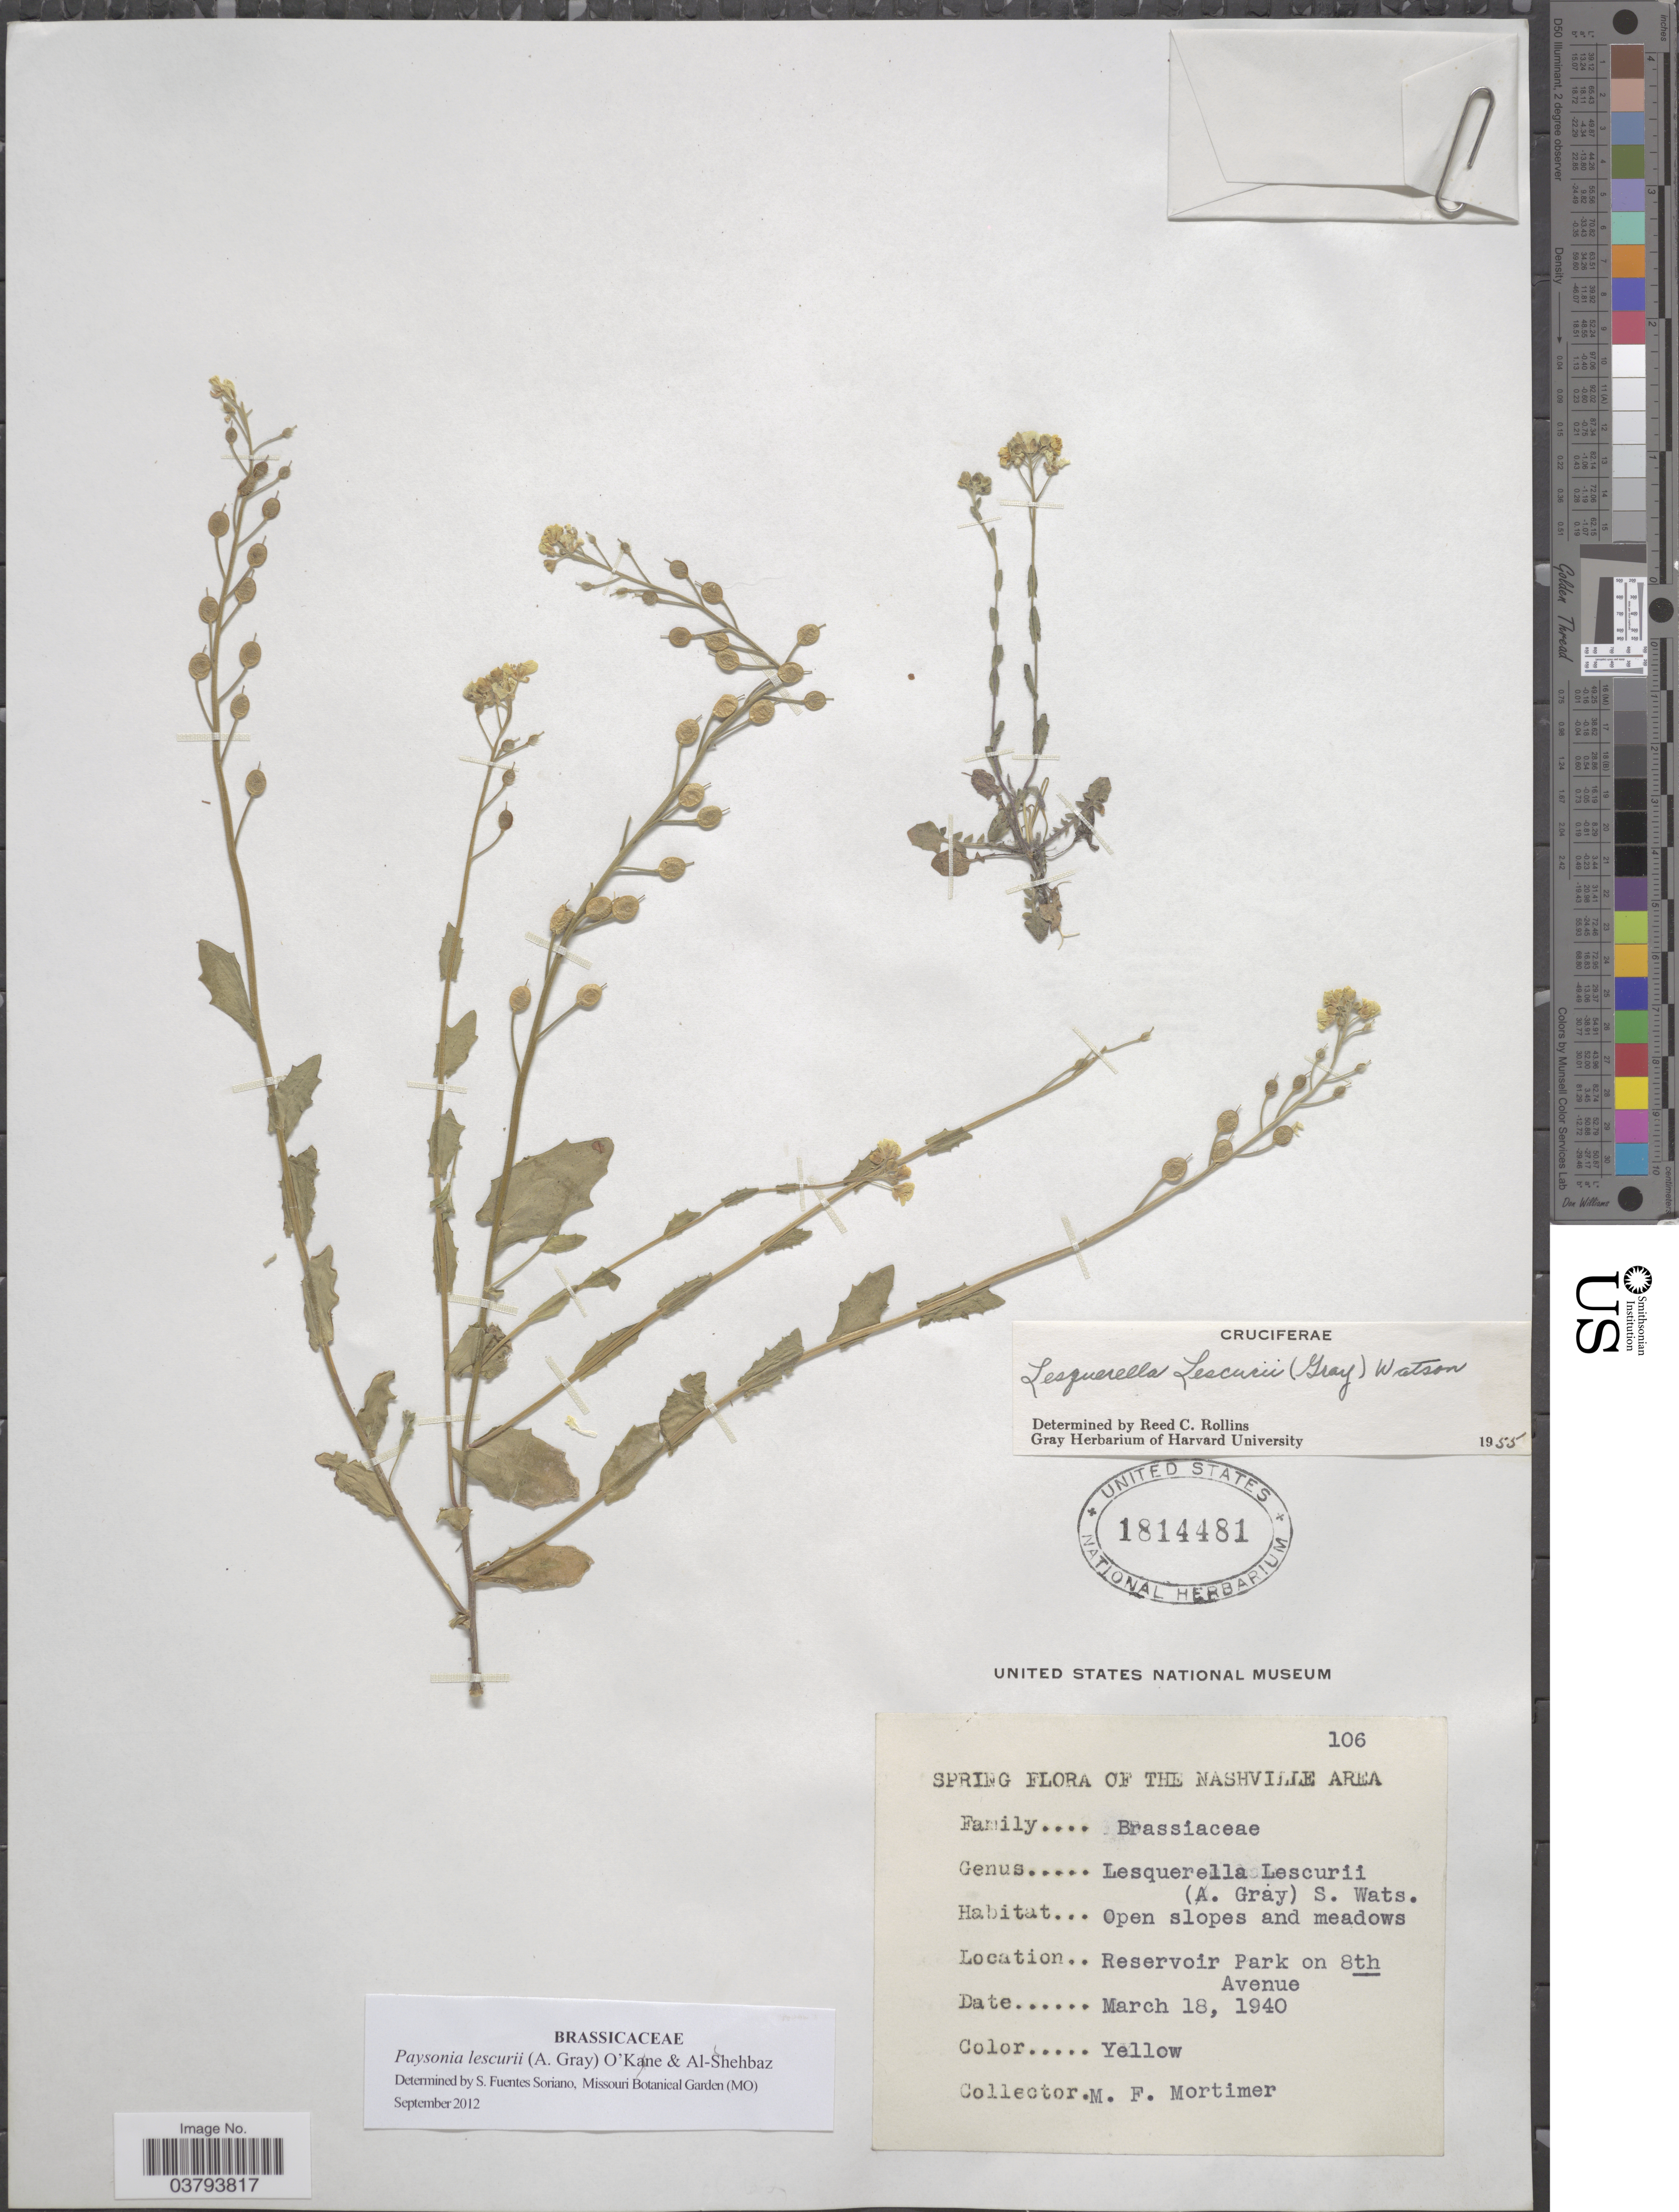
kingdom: Plantae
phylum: Tracheophyta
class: Magnoliopsida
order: Brassicales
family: Brassicaceae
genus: Lesquerella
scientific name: Lesquerella lescurii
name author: (A. Gray) S. Watson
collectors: M. Mortimer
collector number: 106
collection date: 1940-03-18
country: United States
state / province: Tennessee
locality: The Nashville Area; Location: Reservoir Park on 8th Avenue.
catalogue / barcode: US 1814481